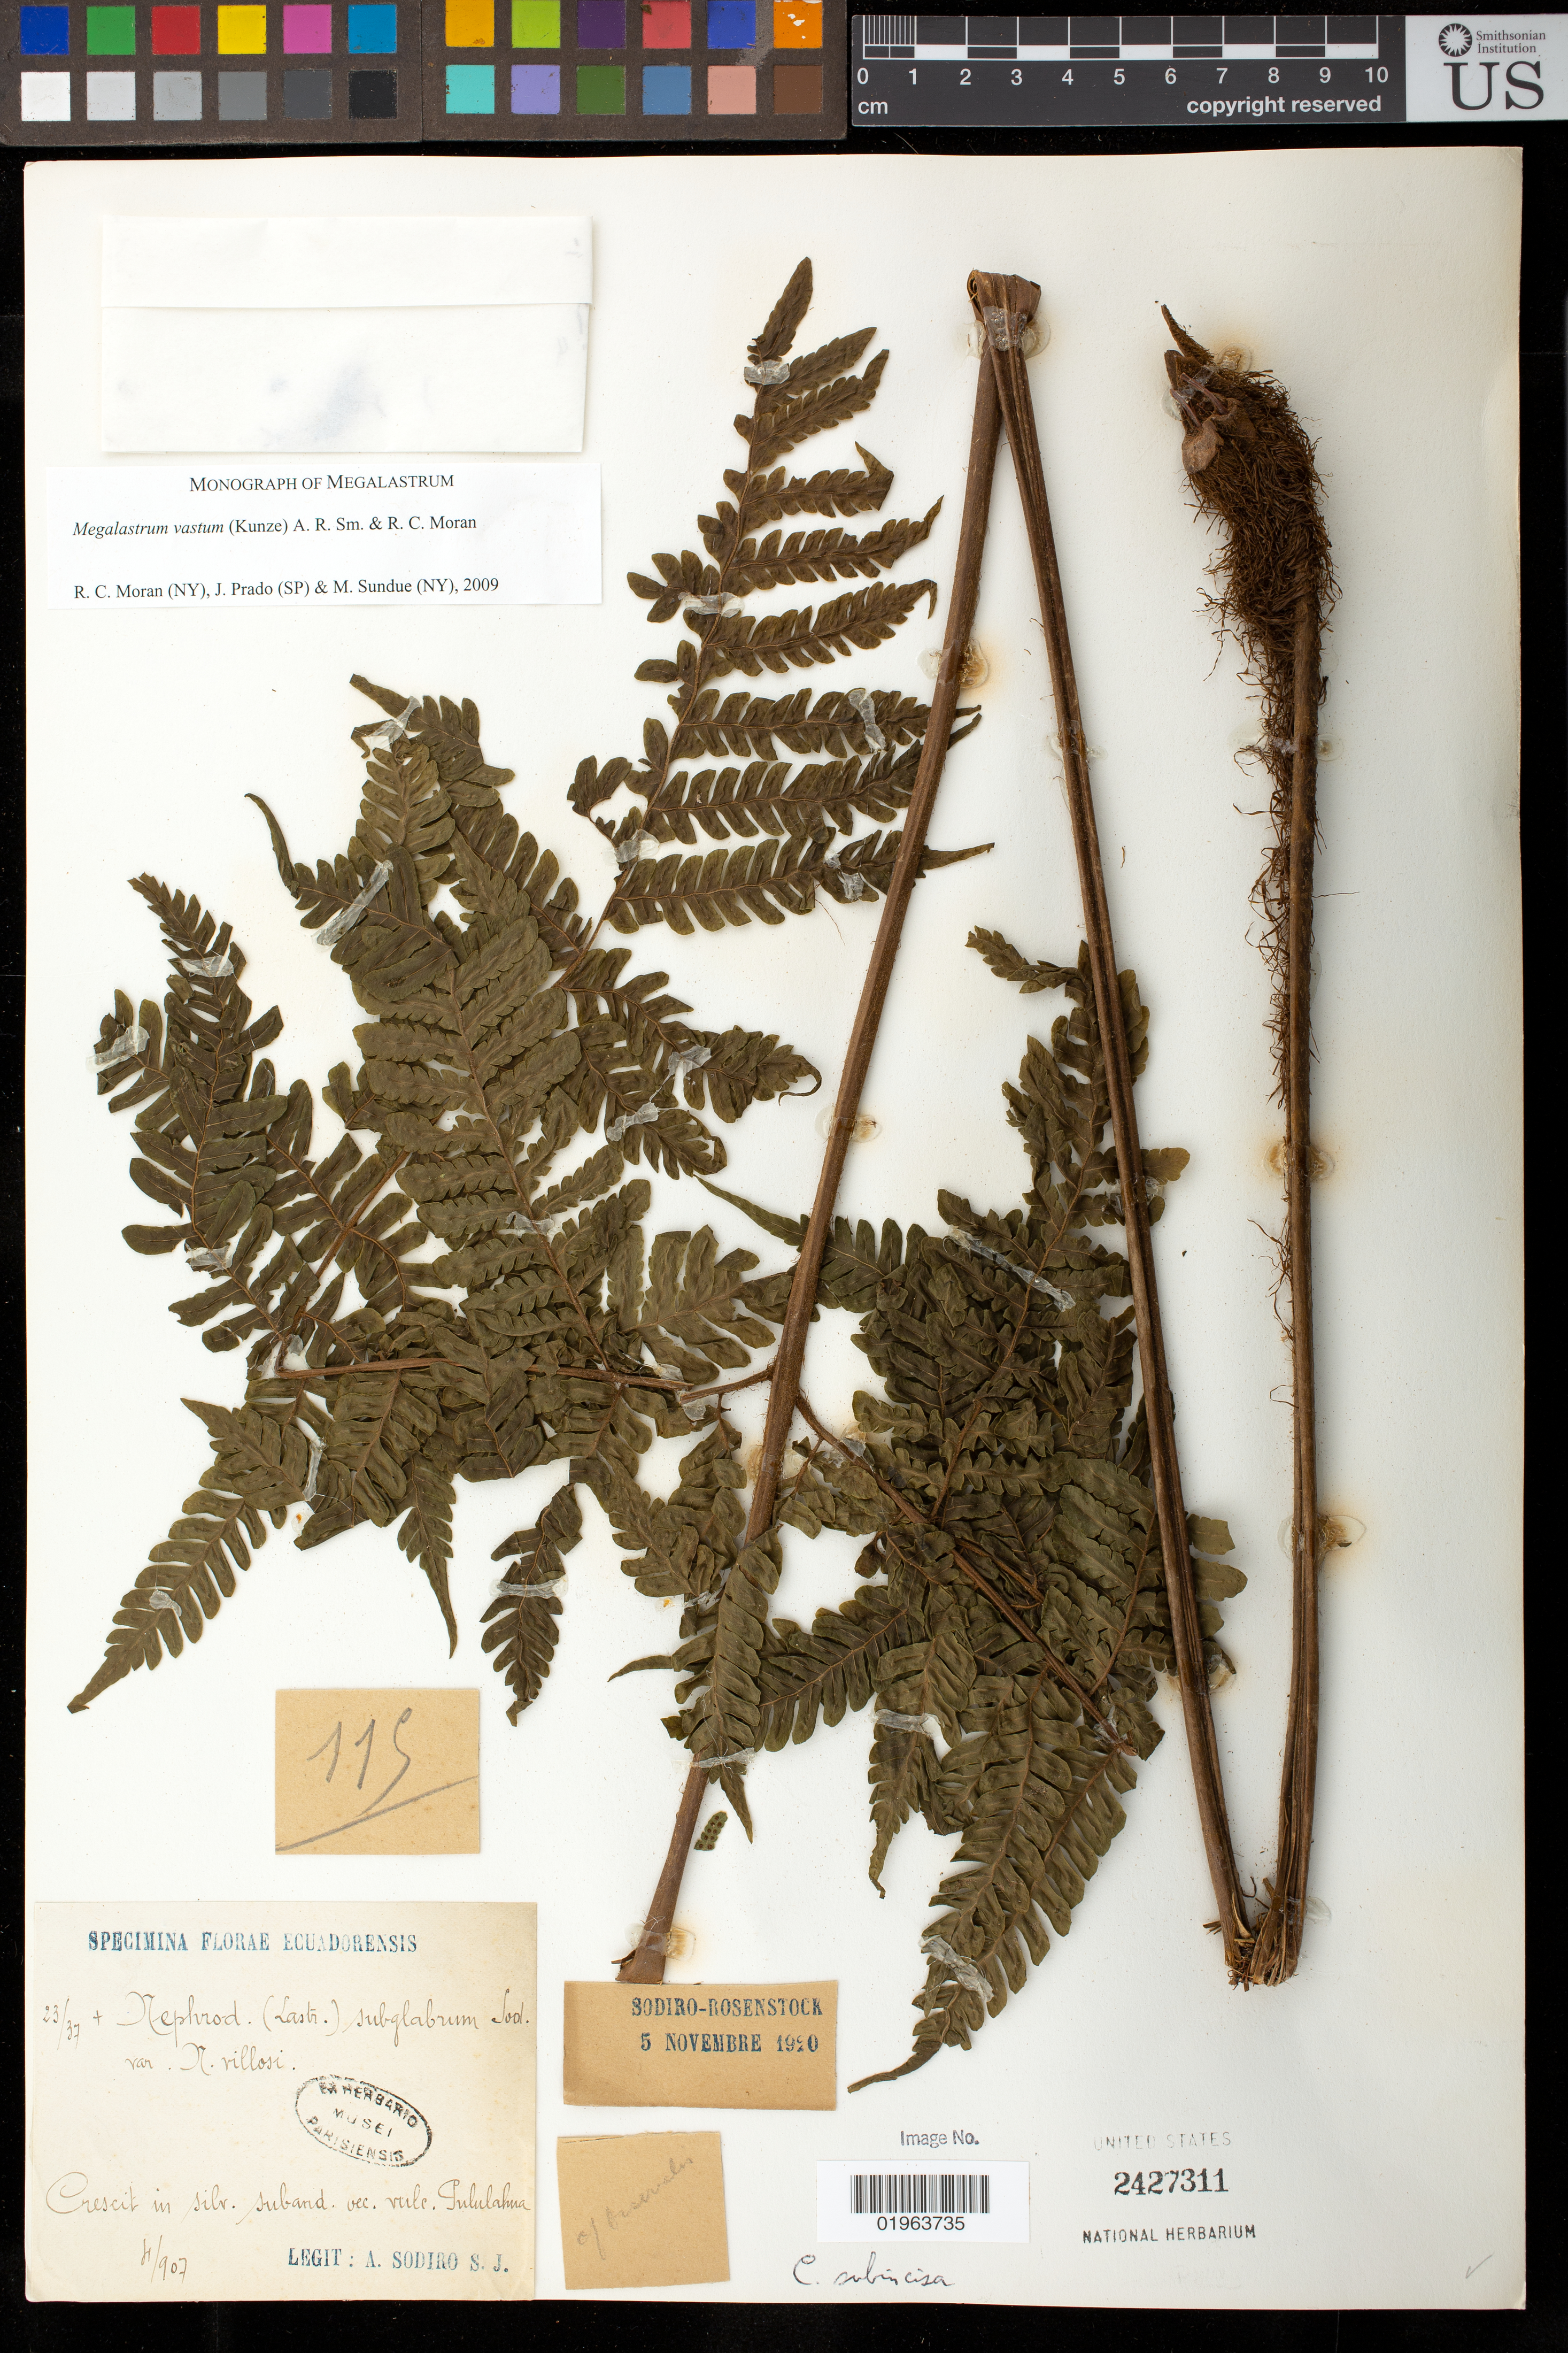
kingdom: Plantae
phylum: Tracheophyta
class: Polypodiopsida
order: Polypodiales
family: Dryopteridaceae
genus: Megalastrum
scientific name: Megalastrum vastum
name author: (Kunze) A.R. Sm. & R.C. Moran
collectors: A. Sodiro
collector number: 23-37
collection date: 1907-04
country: Ecuador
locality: Crescit in silv. suband. vulc. Tululahua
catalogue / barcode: US 2427311